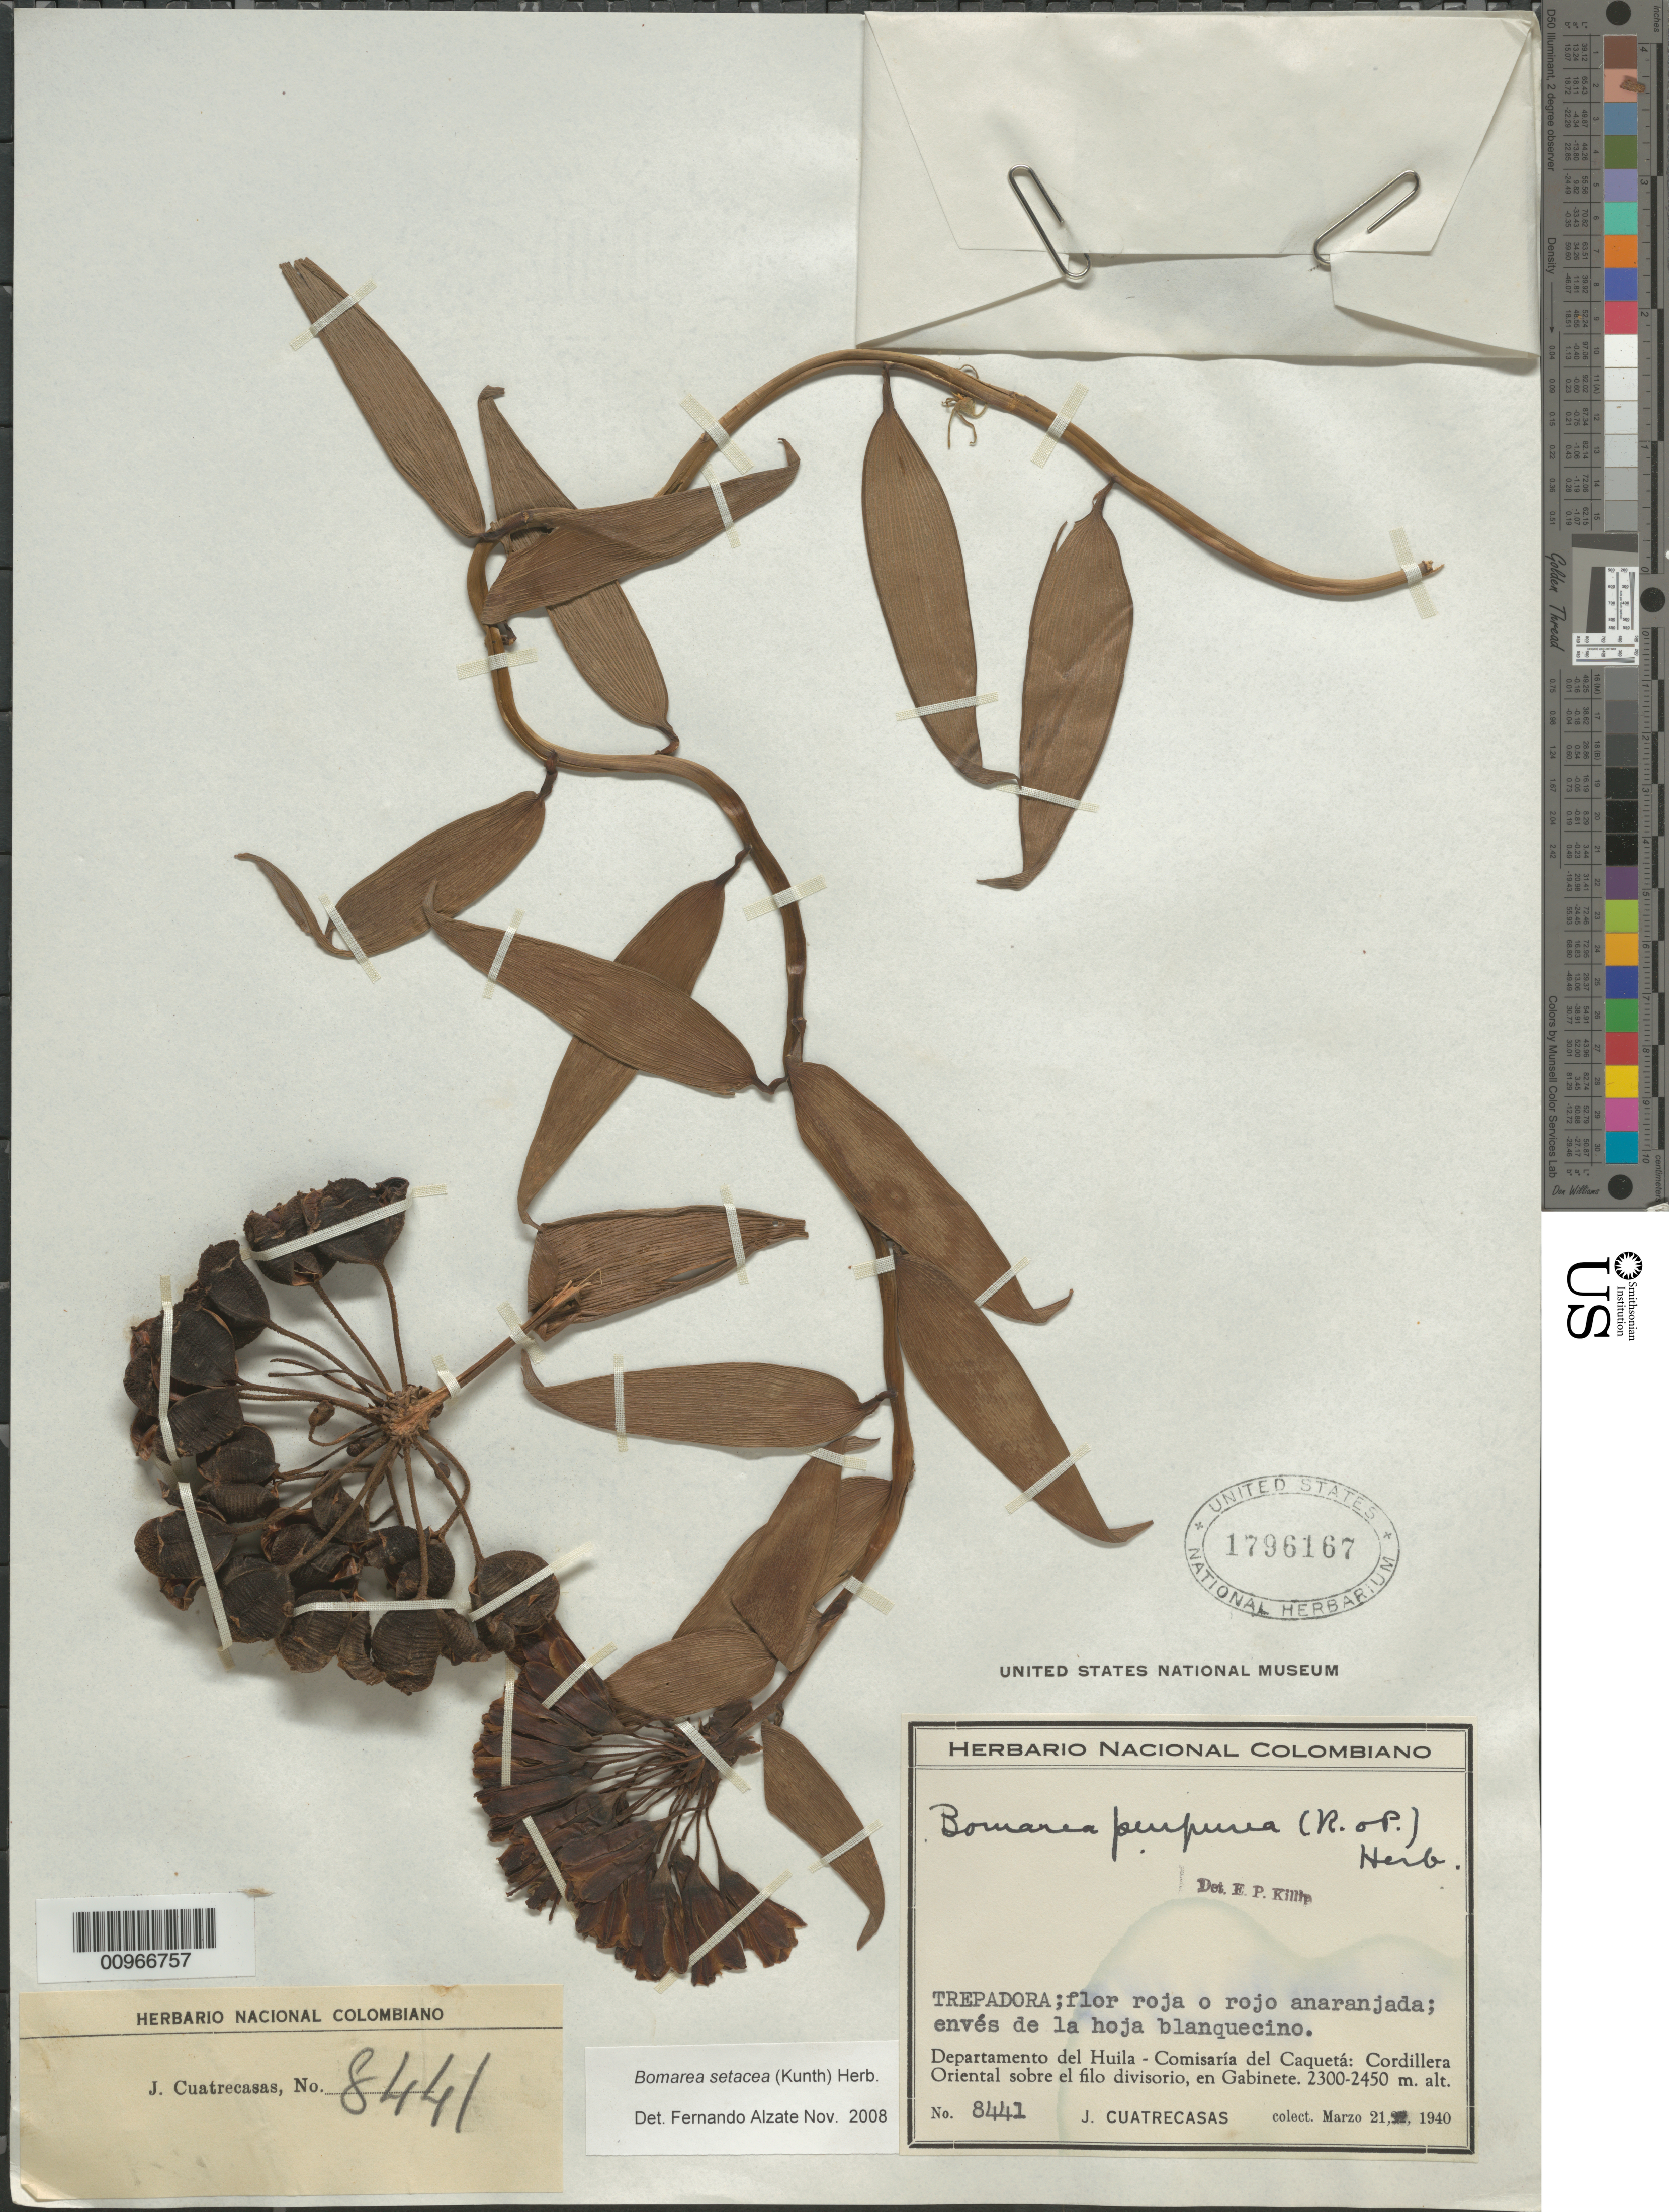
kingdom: Plantae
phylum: Tracheophyta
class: Liliopsida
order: Liliales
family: Alstroemeriaceae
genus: Bomarea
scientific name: Bomarea setacea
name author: (Ruiz & Pav.) Herb.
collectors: J. Cuatrecasas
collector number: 8441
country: Colombia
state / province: Huila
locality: Comisaria del Caqueta, Trepadora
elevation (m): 2300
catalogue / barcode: US 1796167